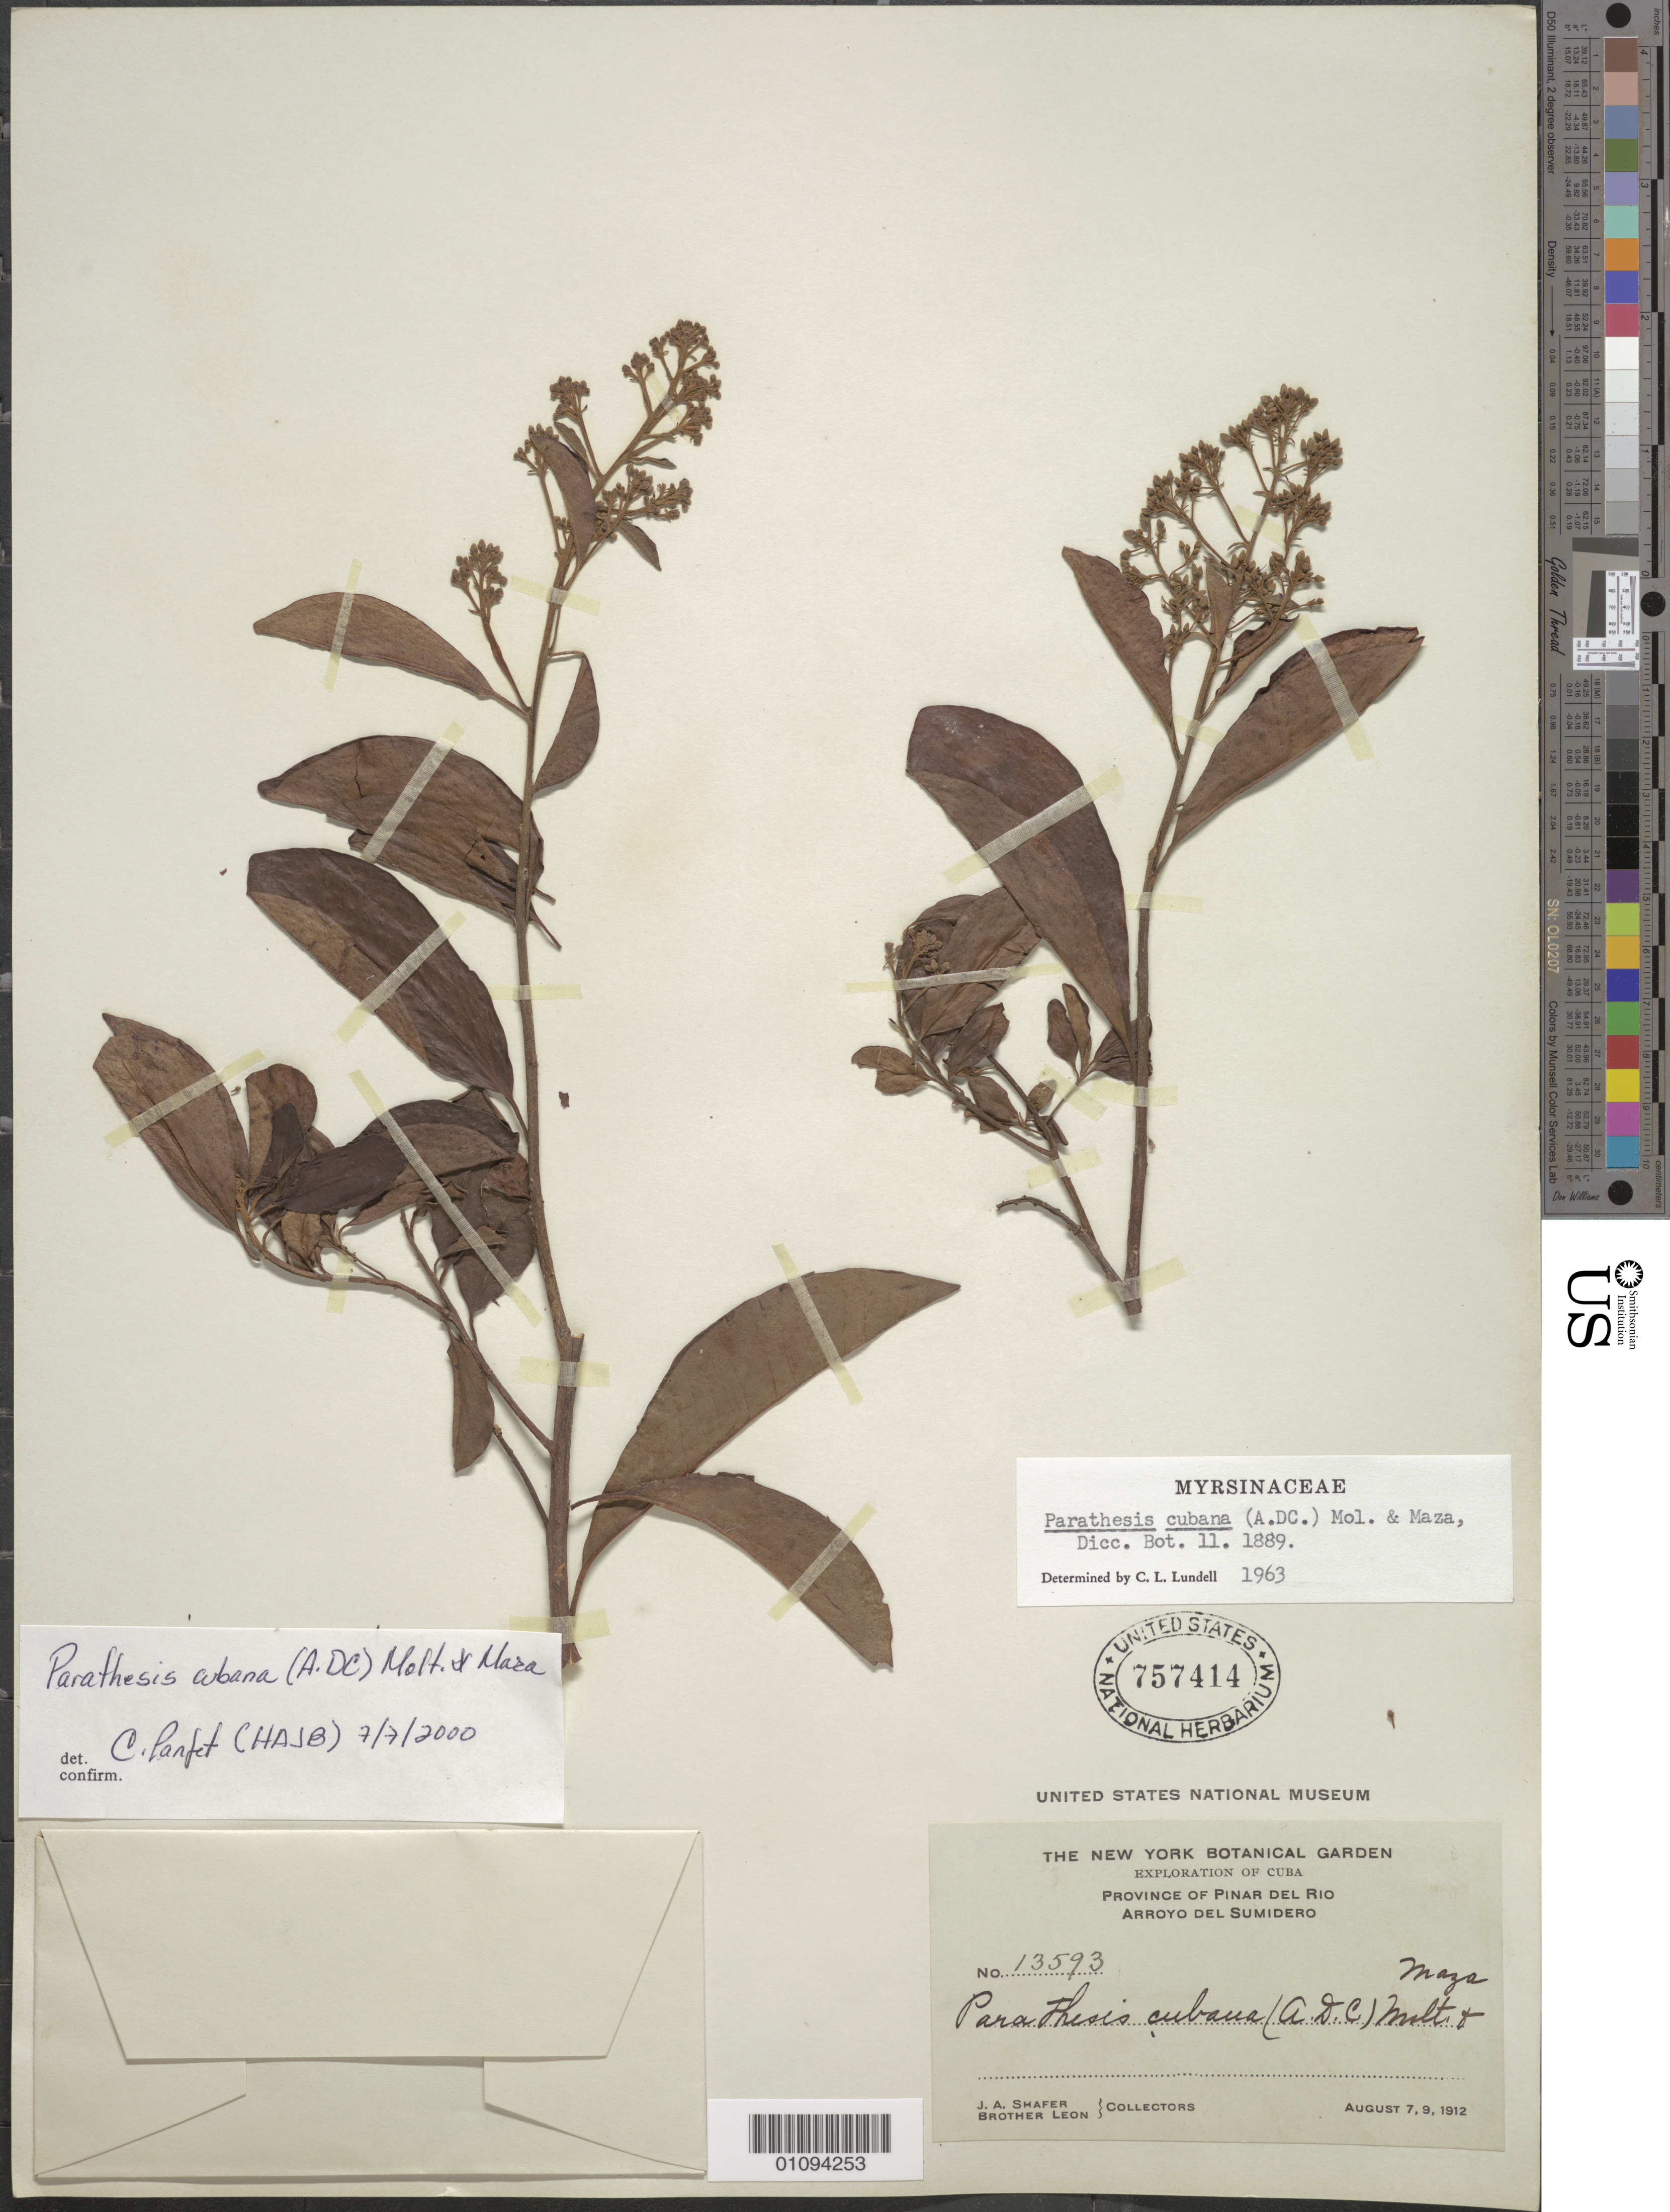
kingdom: Plantae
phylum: Tracheophyta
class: Magnoliopsida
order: Ericales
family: Primulaceae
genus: Parathesis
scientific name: Parathesis cubana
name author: (A. DC.) Molinet & M. Gómez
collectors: J. A. Shafer & Bro. León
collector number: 13593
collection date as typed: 07 Aug 1912 and 09 Aug 1912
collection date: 1912-08-07,1912-08-09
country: Cuba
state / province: Pinar del Rio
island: Cuba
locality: Arroyo Del Sumidero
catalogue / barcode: US 757414